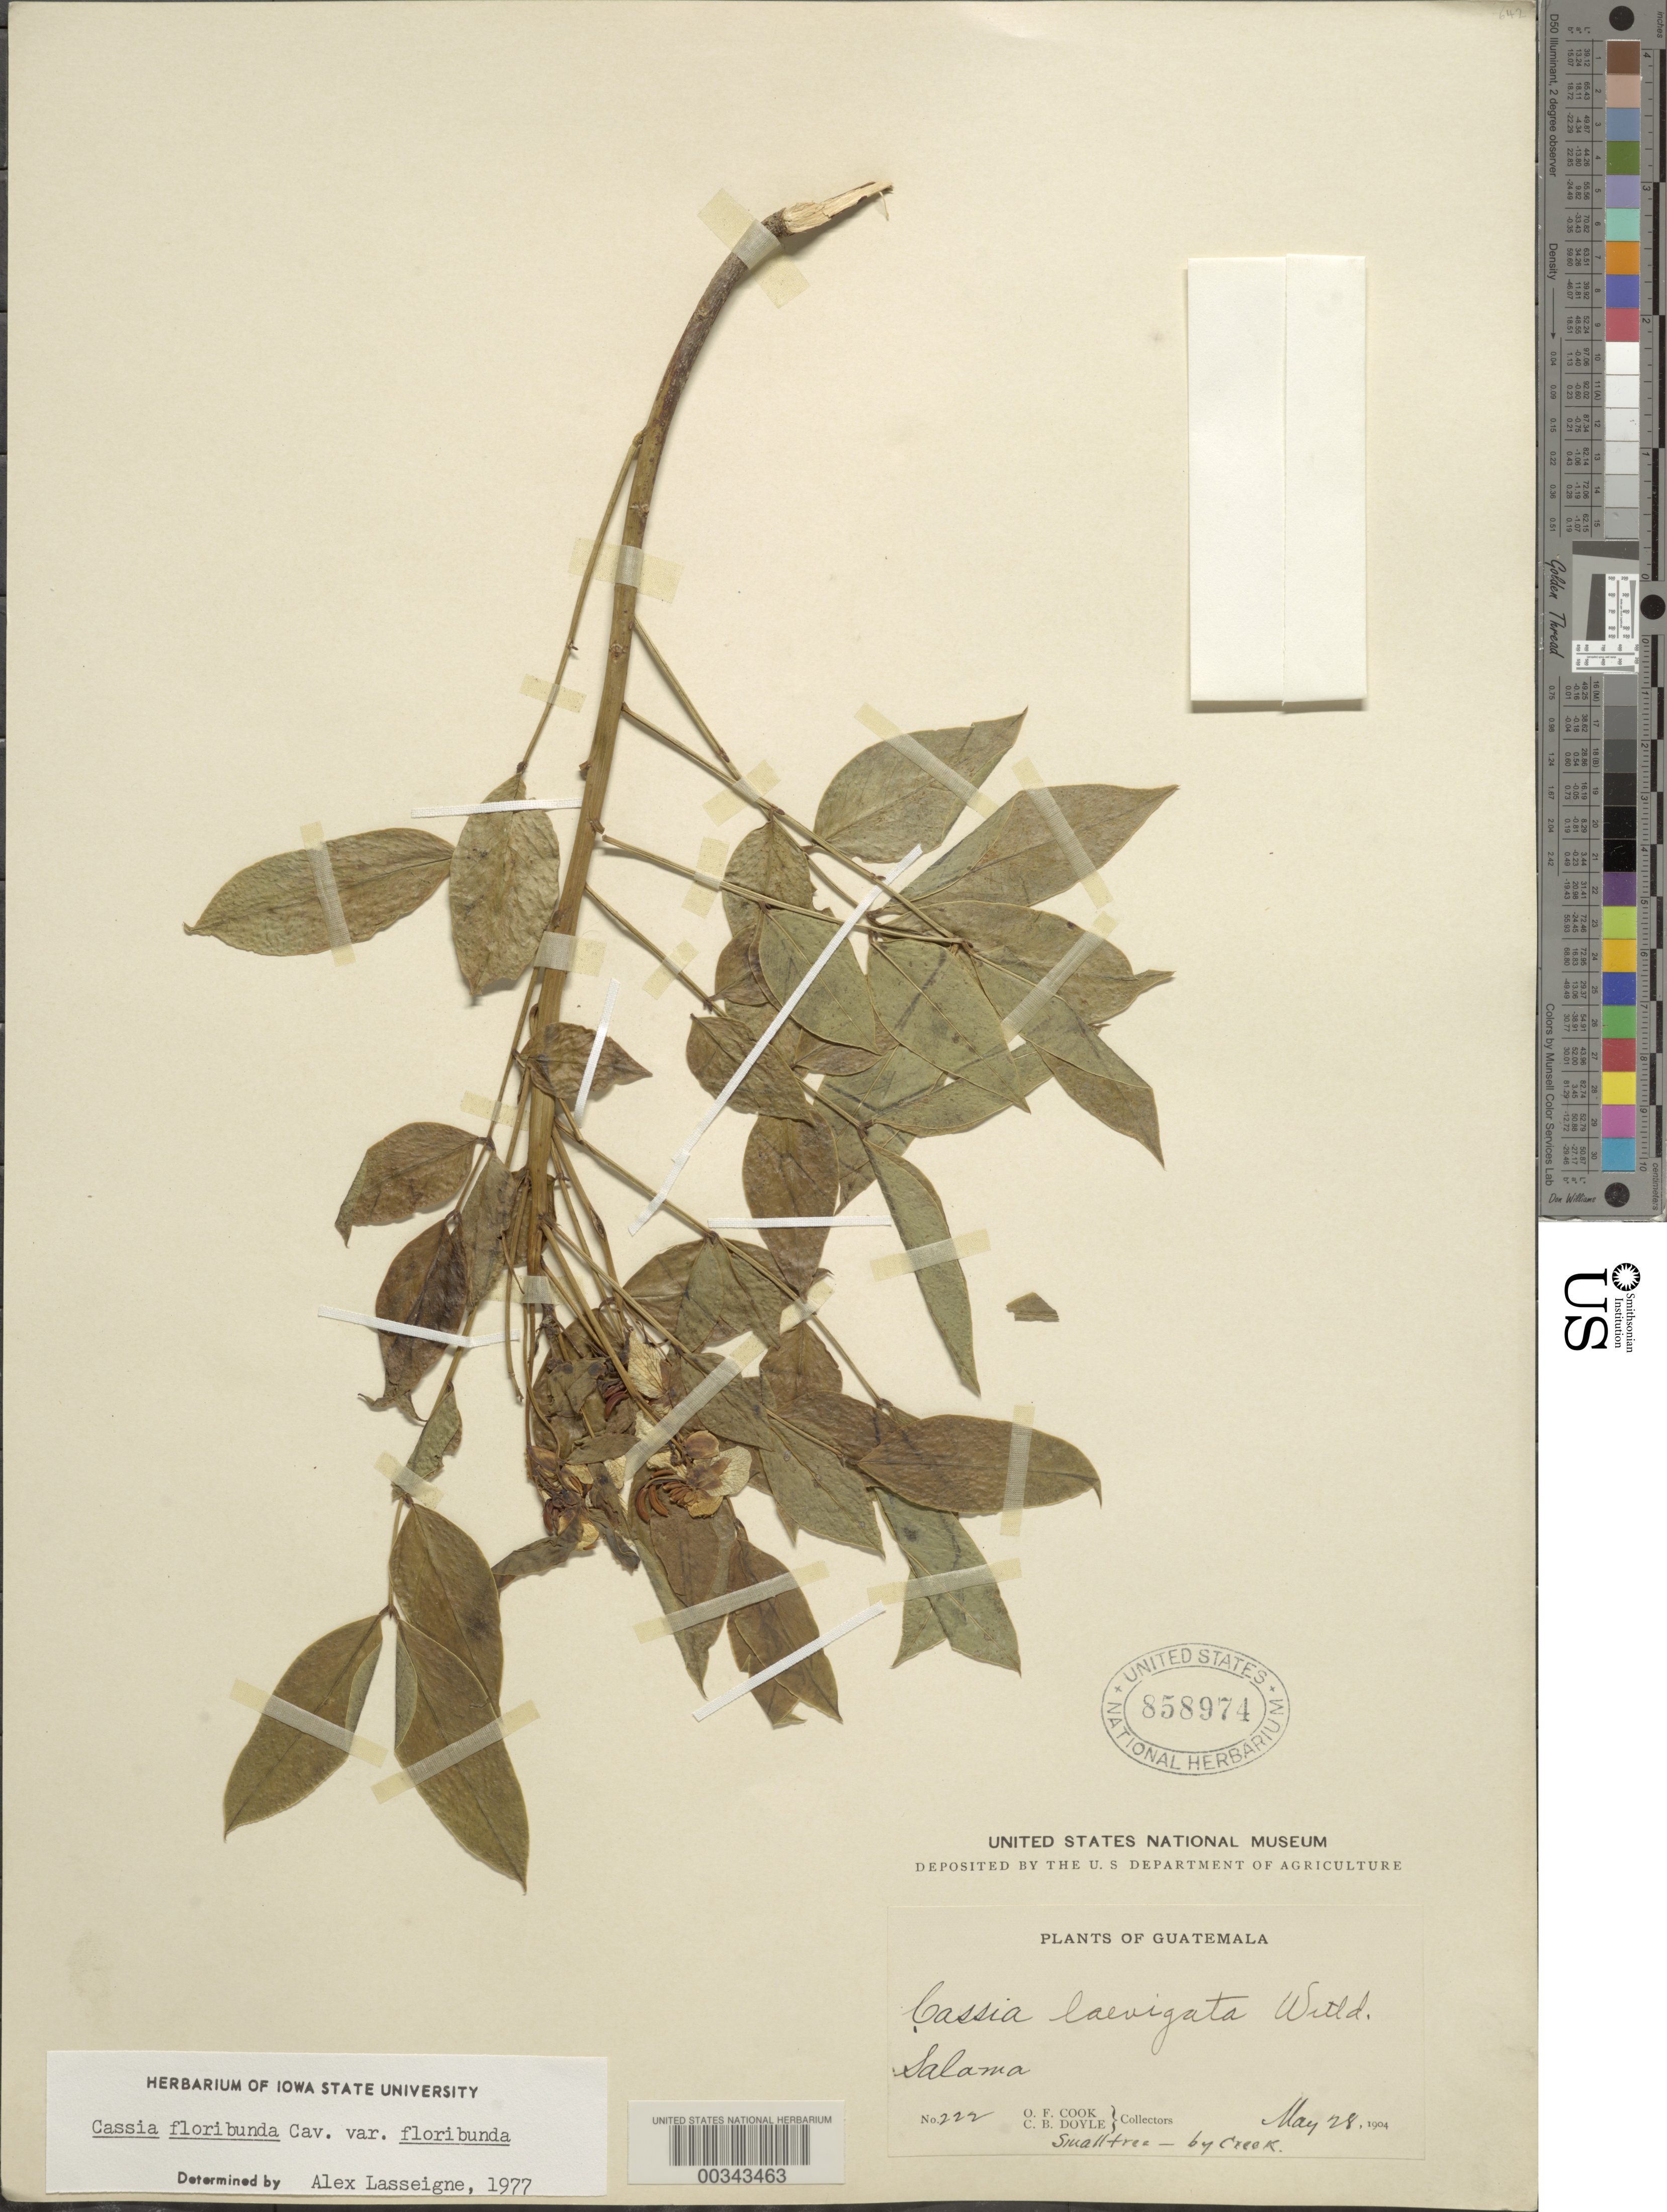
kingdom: Plantae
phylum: Tracheophyta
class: Magnoliopsida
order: Fabales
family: Fabaceae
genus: Senna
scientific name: Senna septemtrionalis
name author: (Viv.) H.S. Irwin & Barneby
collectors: O. F. Cook & C. Doyle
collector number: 222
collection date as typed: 28 Mar 1904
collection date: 1904-03-28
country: Guatemala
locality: Salama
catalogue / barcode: US 858974